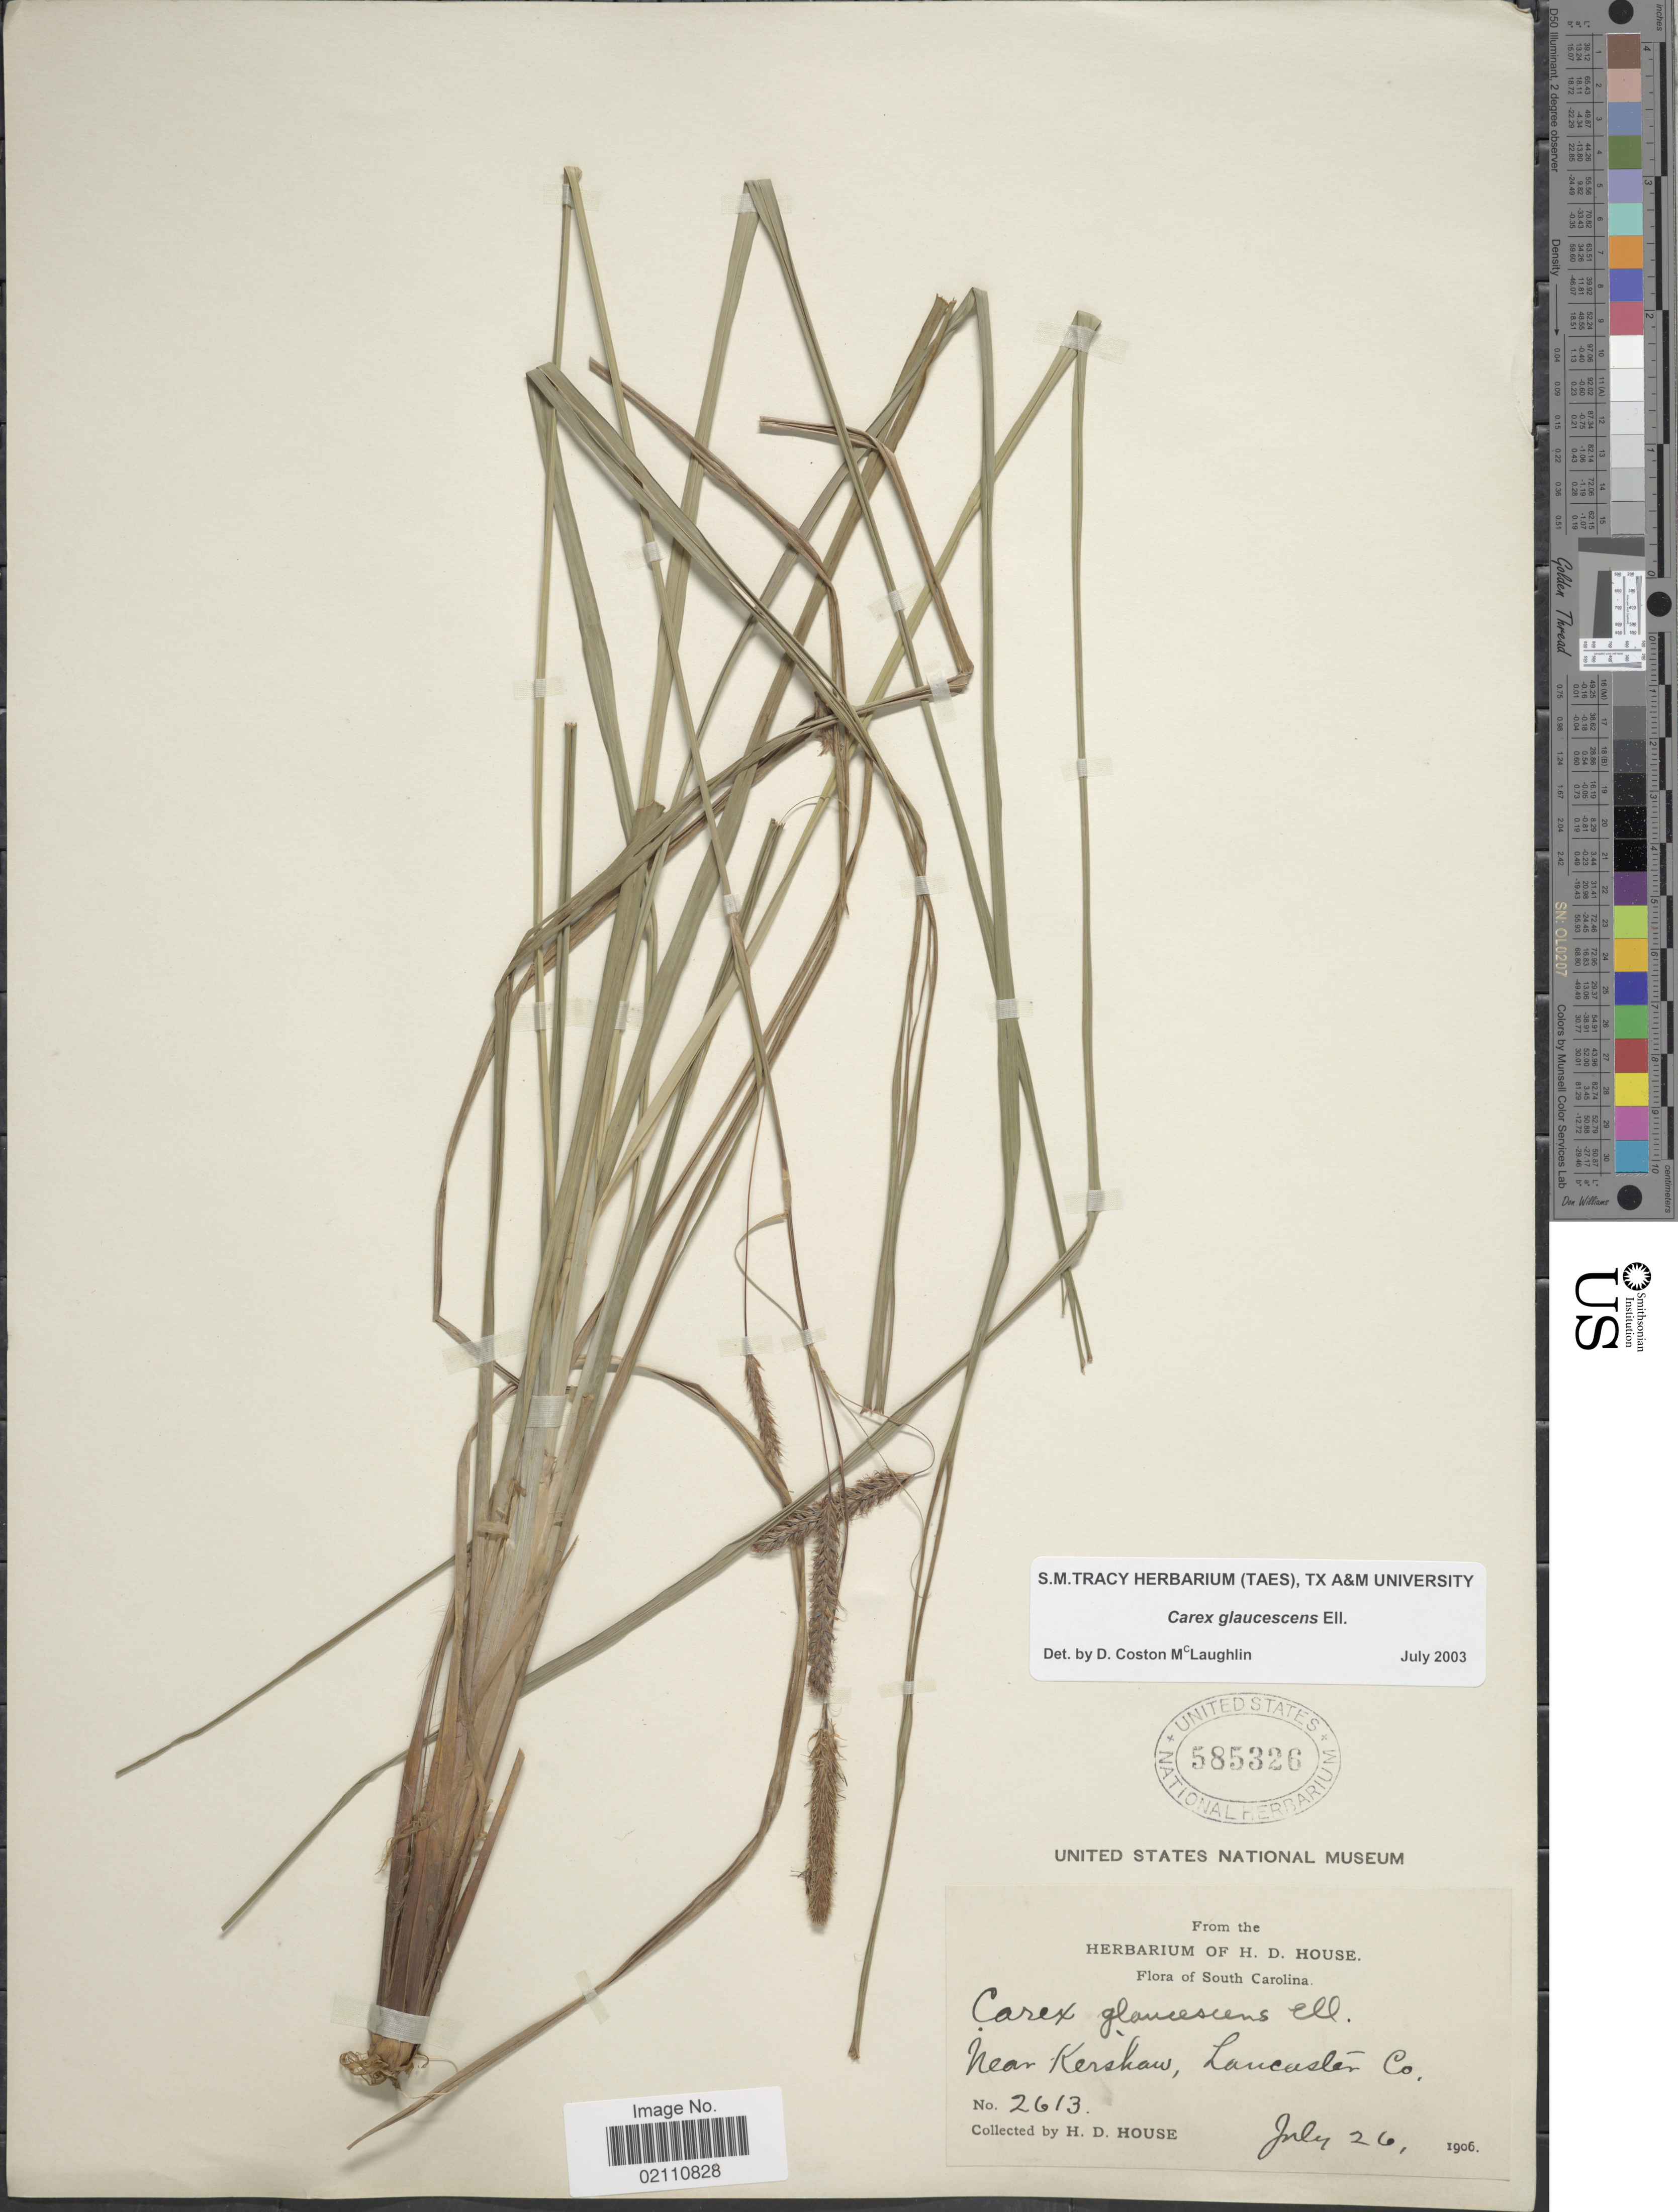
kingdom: Plantae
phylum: Tracheophyta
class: Liliopsida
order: Poales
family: Cyperaceae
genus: Carex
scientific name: Carex glaucescens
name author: Elliott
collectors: H. D. House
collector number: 2613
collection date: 1906-07-26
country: United States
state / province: South Carolina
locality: Near Kershaw, Lancaster Co.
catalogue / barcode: US 585326